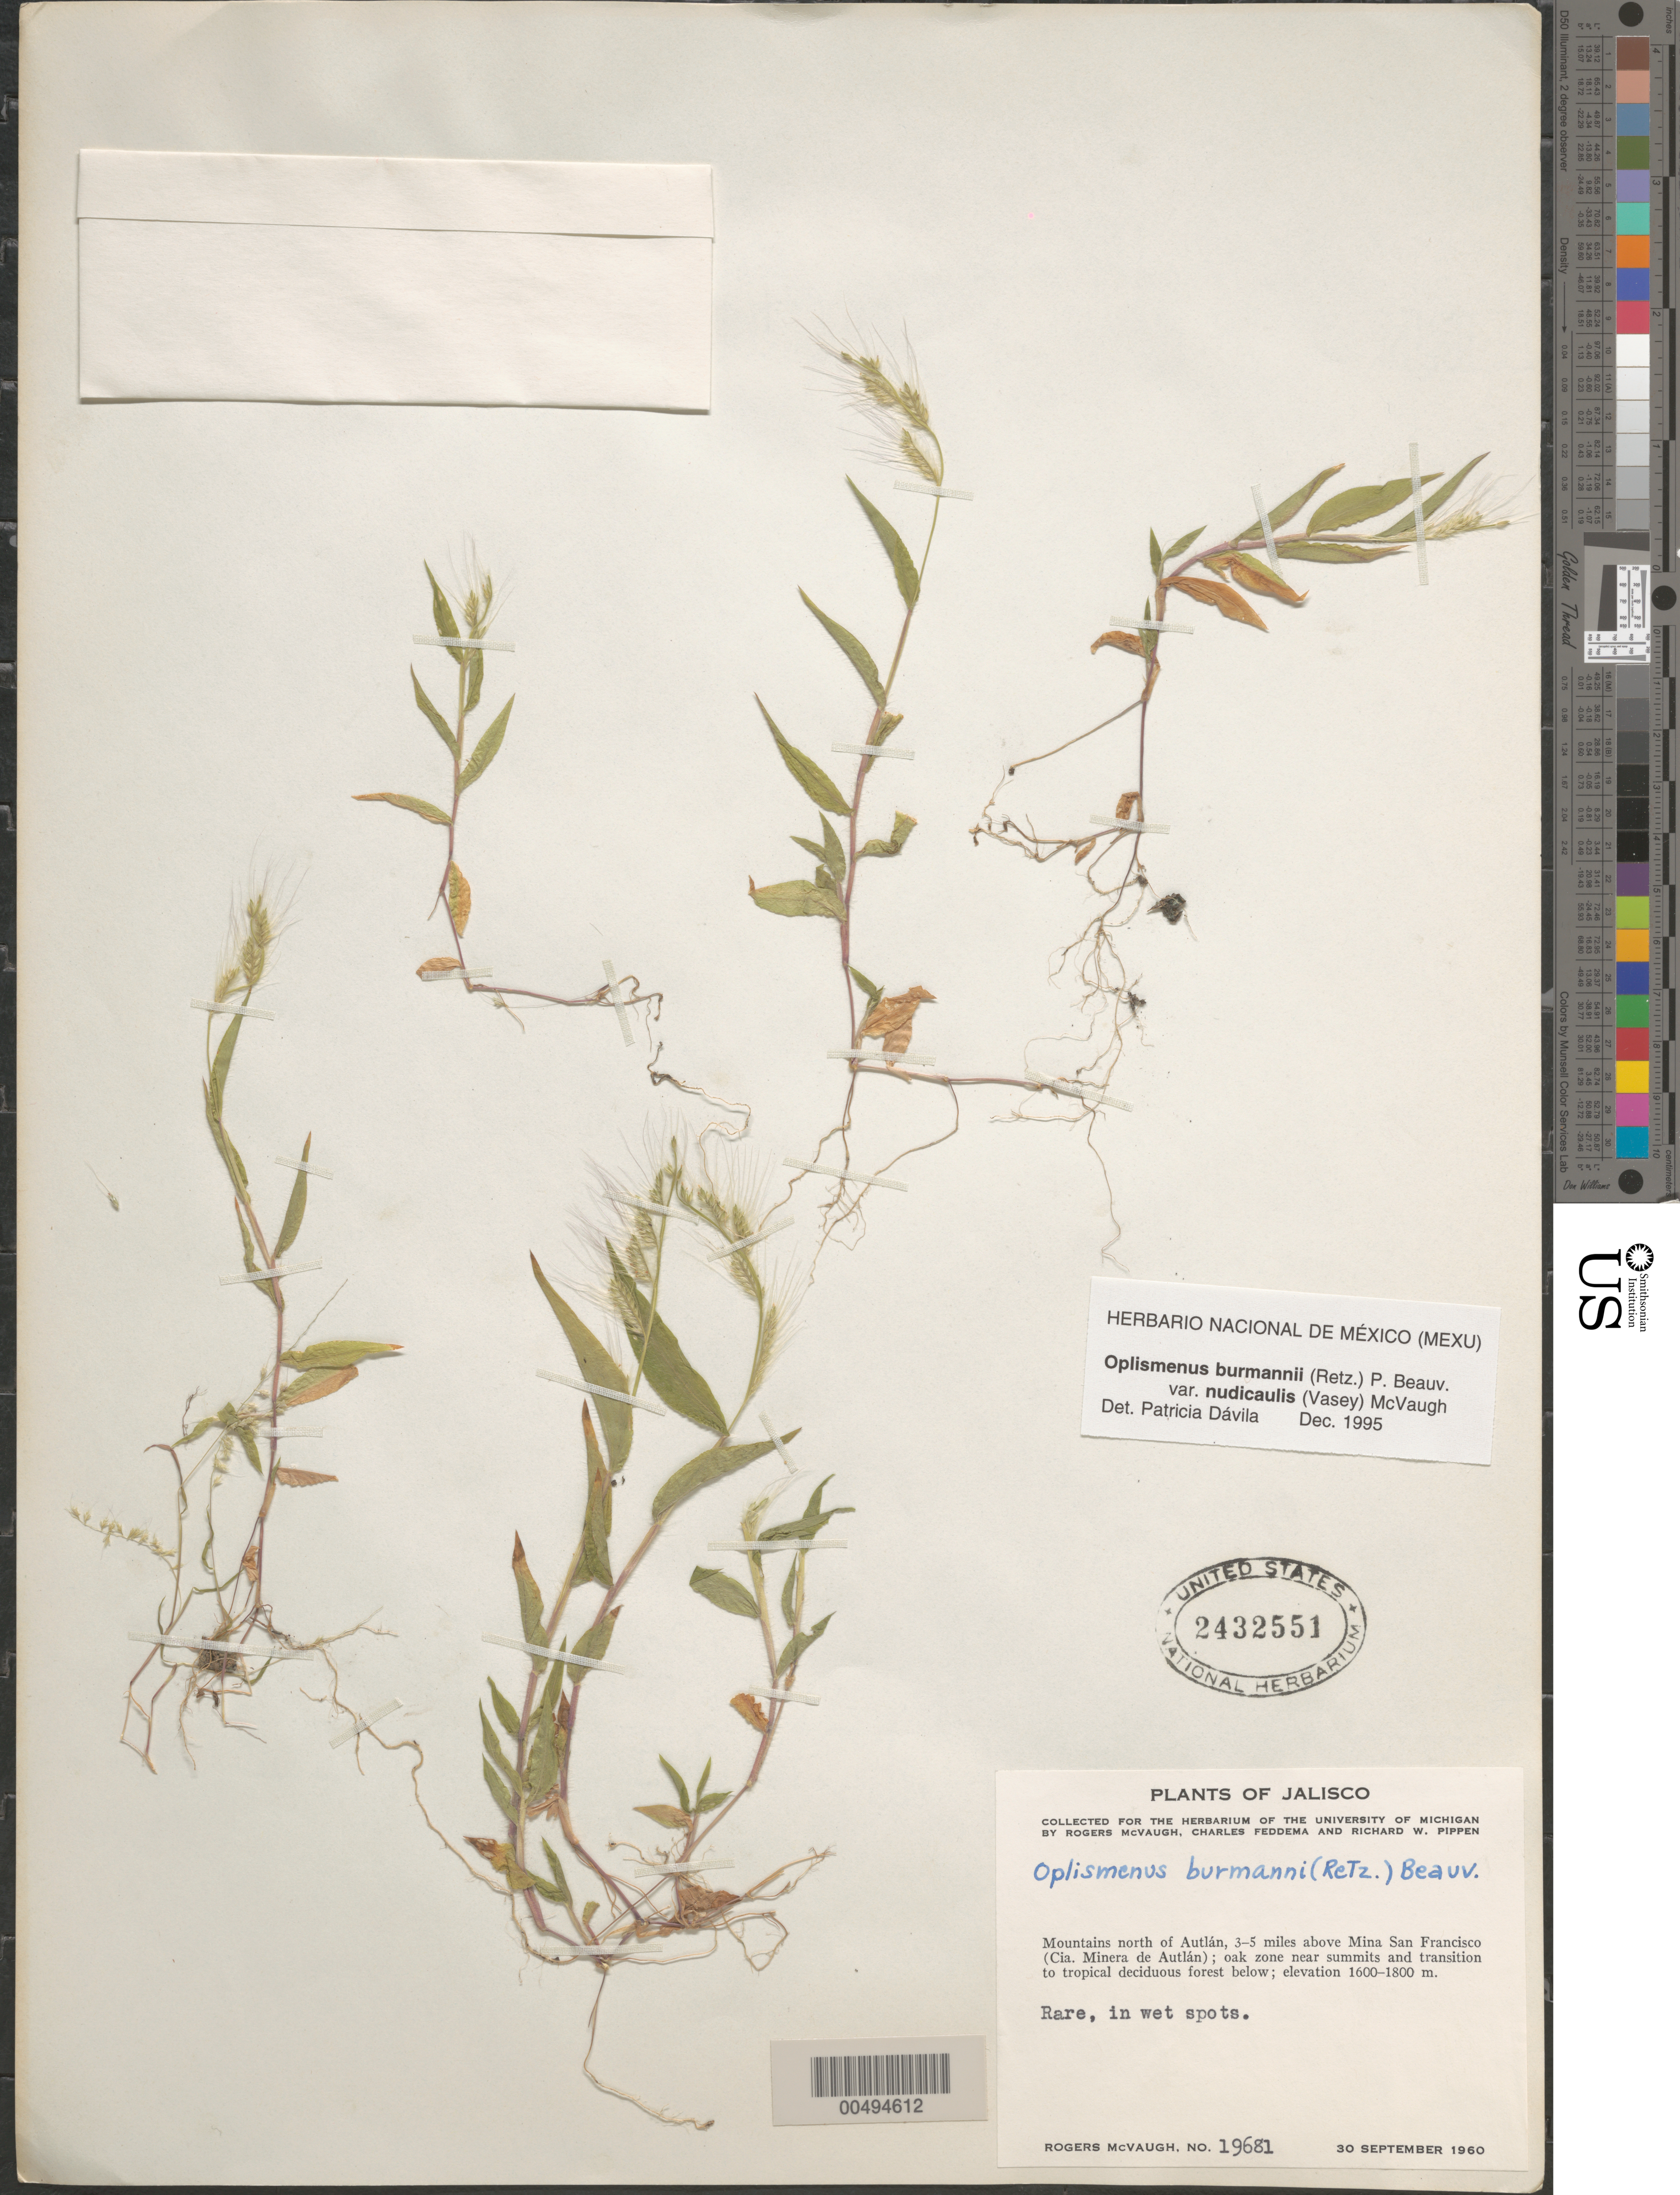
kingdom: Plantae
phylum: Tracheophyta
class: Liliopsida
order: Poales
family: Poaceae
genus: Oplismenus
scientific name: Oplismenus burmannii var. nudicaulis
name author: (Vasey) McVaugh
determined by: Dávila, P. D.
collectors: R. McVaugh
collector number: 19681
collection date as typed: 30 Sep 1960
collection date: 1960-09-30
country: Mexico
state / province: Jalisco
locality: Mts N of Autlán, 3-5 mi above Mina San Francisco (Cia. Minera de Autlán)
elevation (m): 1600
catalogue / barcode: US 2432551